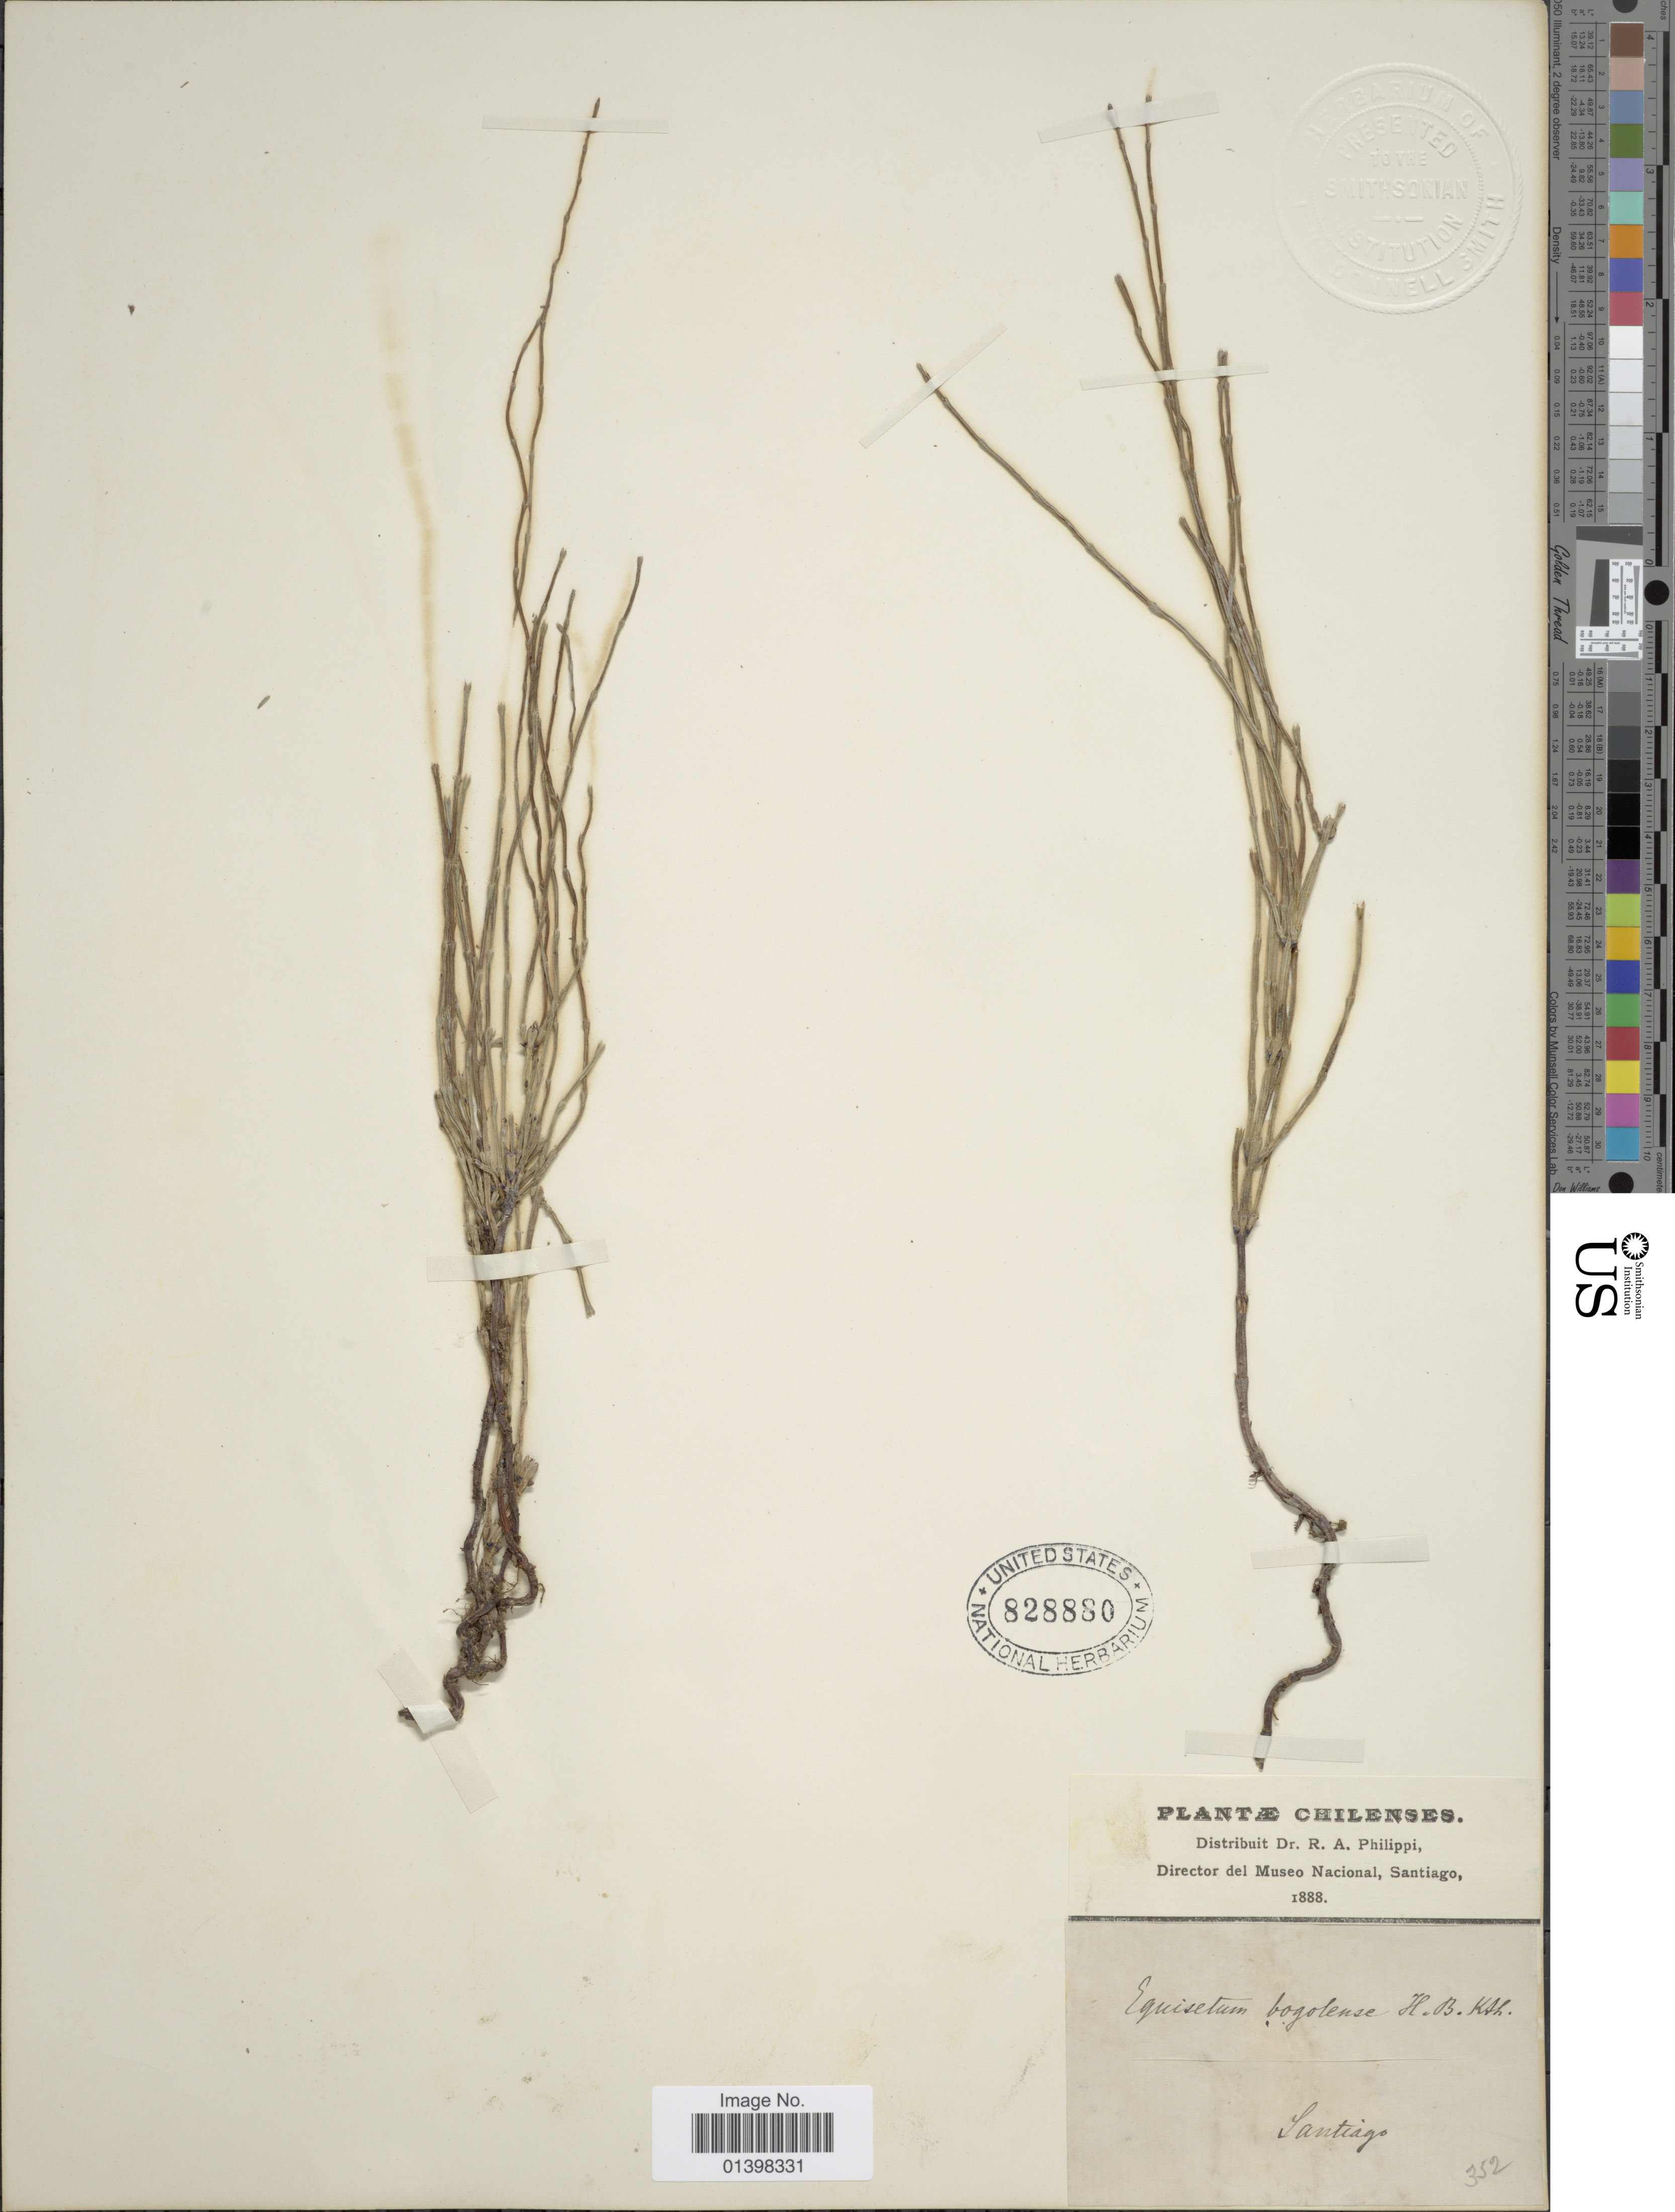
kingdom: Plantae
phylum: Tracheophyta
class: Polypodiopsida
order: Equisetales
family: Equisetaceae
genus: Equisetum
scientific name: Equisetum bogotense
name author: Kunth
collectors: R. A. Philippi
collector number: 352*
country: Chile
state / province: Región Metropolitana (RM)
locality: Santiago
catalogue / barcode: US 828880